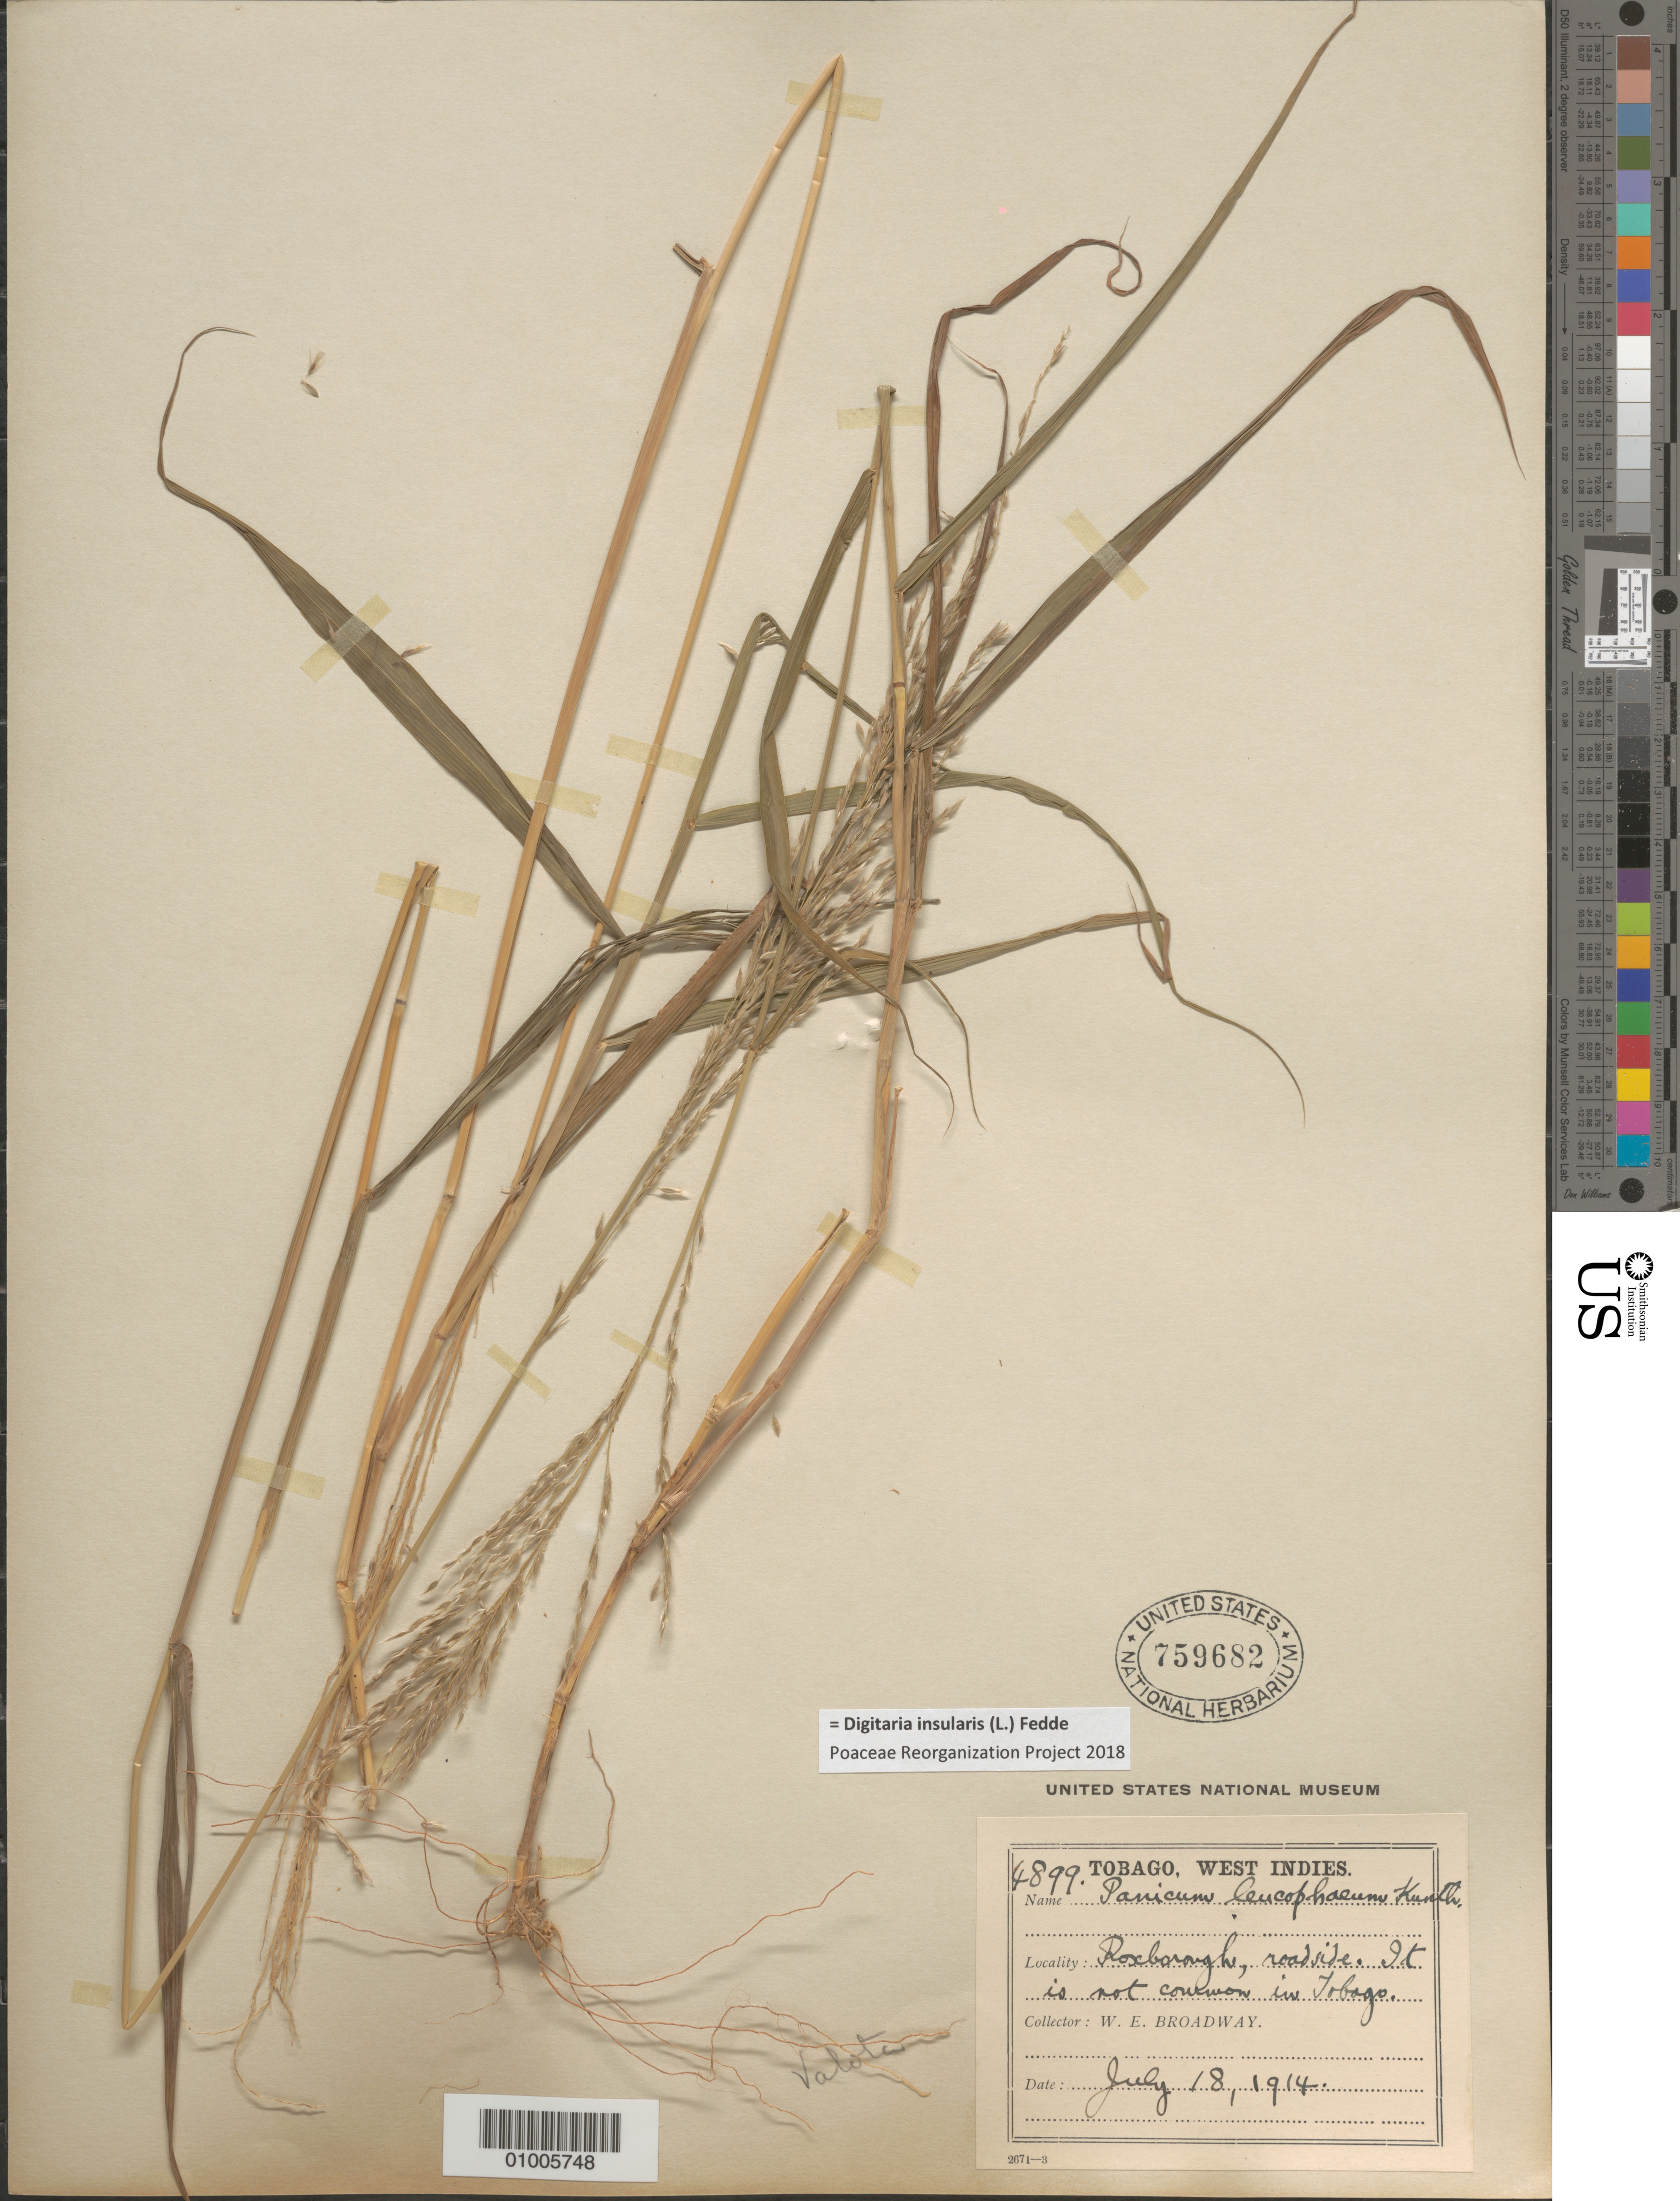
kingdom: Plantae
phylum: Tracheophyta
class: Liliopsida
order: Poales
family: Poaceae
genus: Digitaria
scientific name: Digitaria insularis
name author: (L.) Mez ex Ekman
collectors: W. E. Broadway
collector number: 4899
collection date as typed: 18 Jul 1914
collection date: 1914-07-18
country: Trinidad and Tobago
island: Tobago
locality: roseborough, roadside.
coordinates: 0 N, 0 E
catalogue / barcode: US 759682